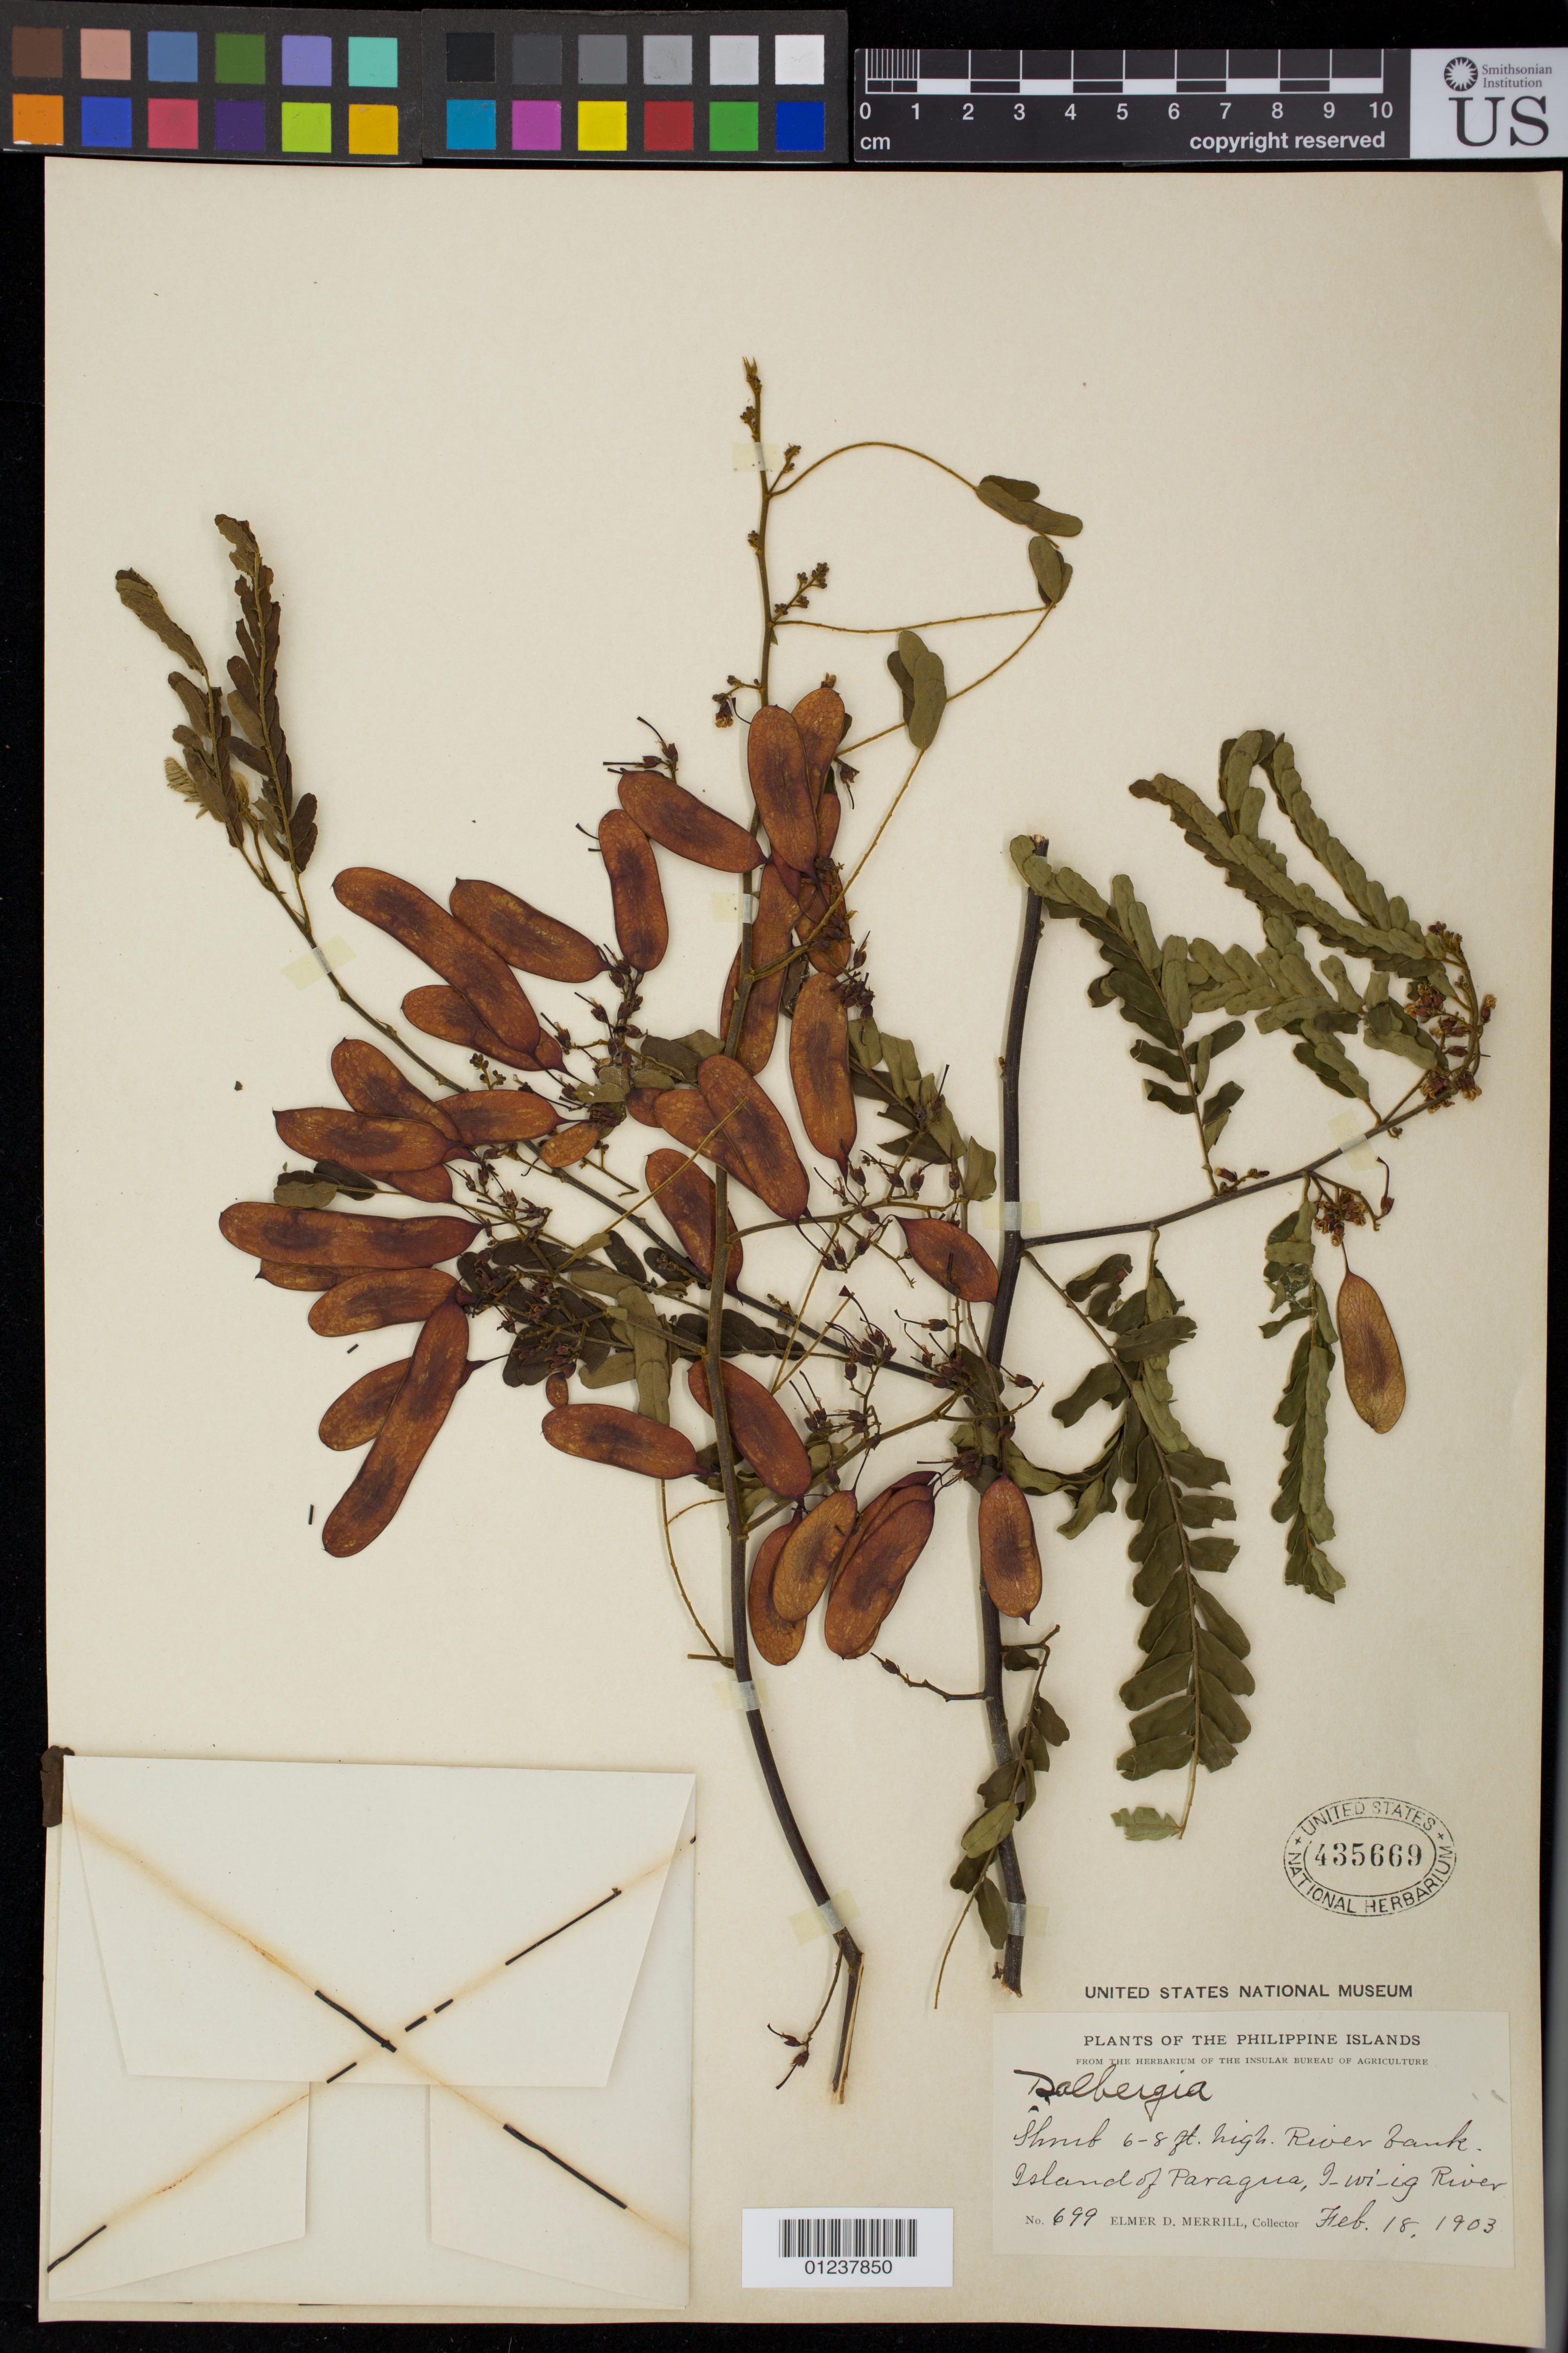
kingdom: Plantae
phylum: Tracheophyta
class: Magnoliopsida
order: Fabales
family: Fabaceae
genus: Dalbergia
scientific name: Dalbergia pinnata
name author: (Lour.) Prain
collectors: E. D. Merrill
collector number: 699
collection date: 1903-02-18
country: Philippines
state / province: Mimaropa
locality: River bank.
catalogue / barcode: US 435669